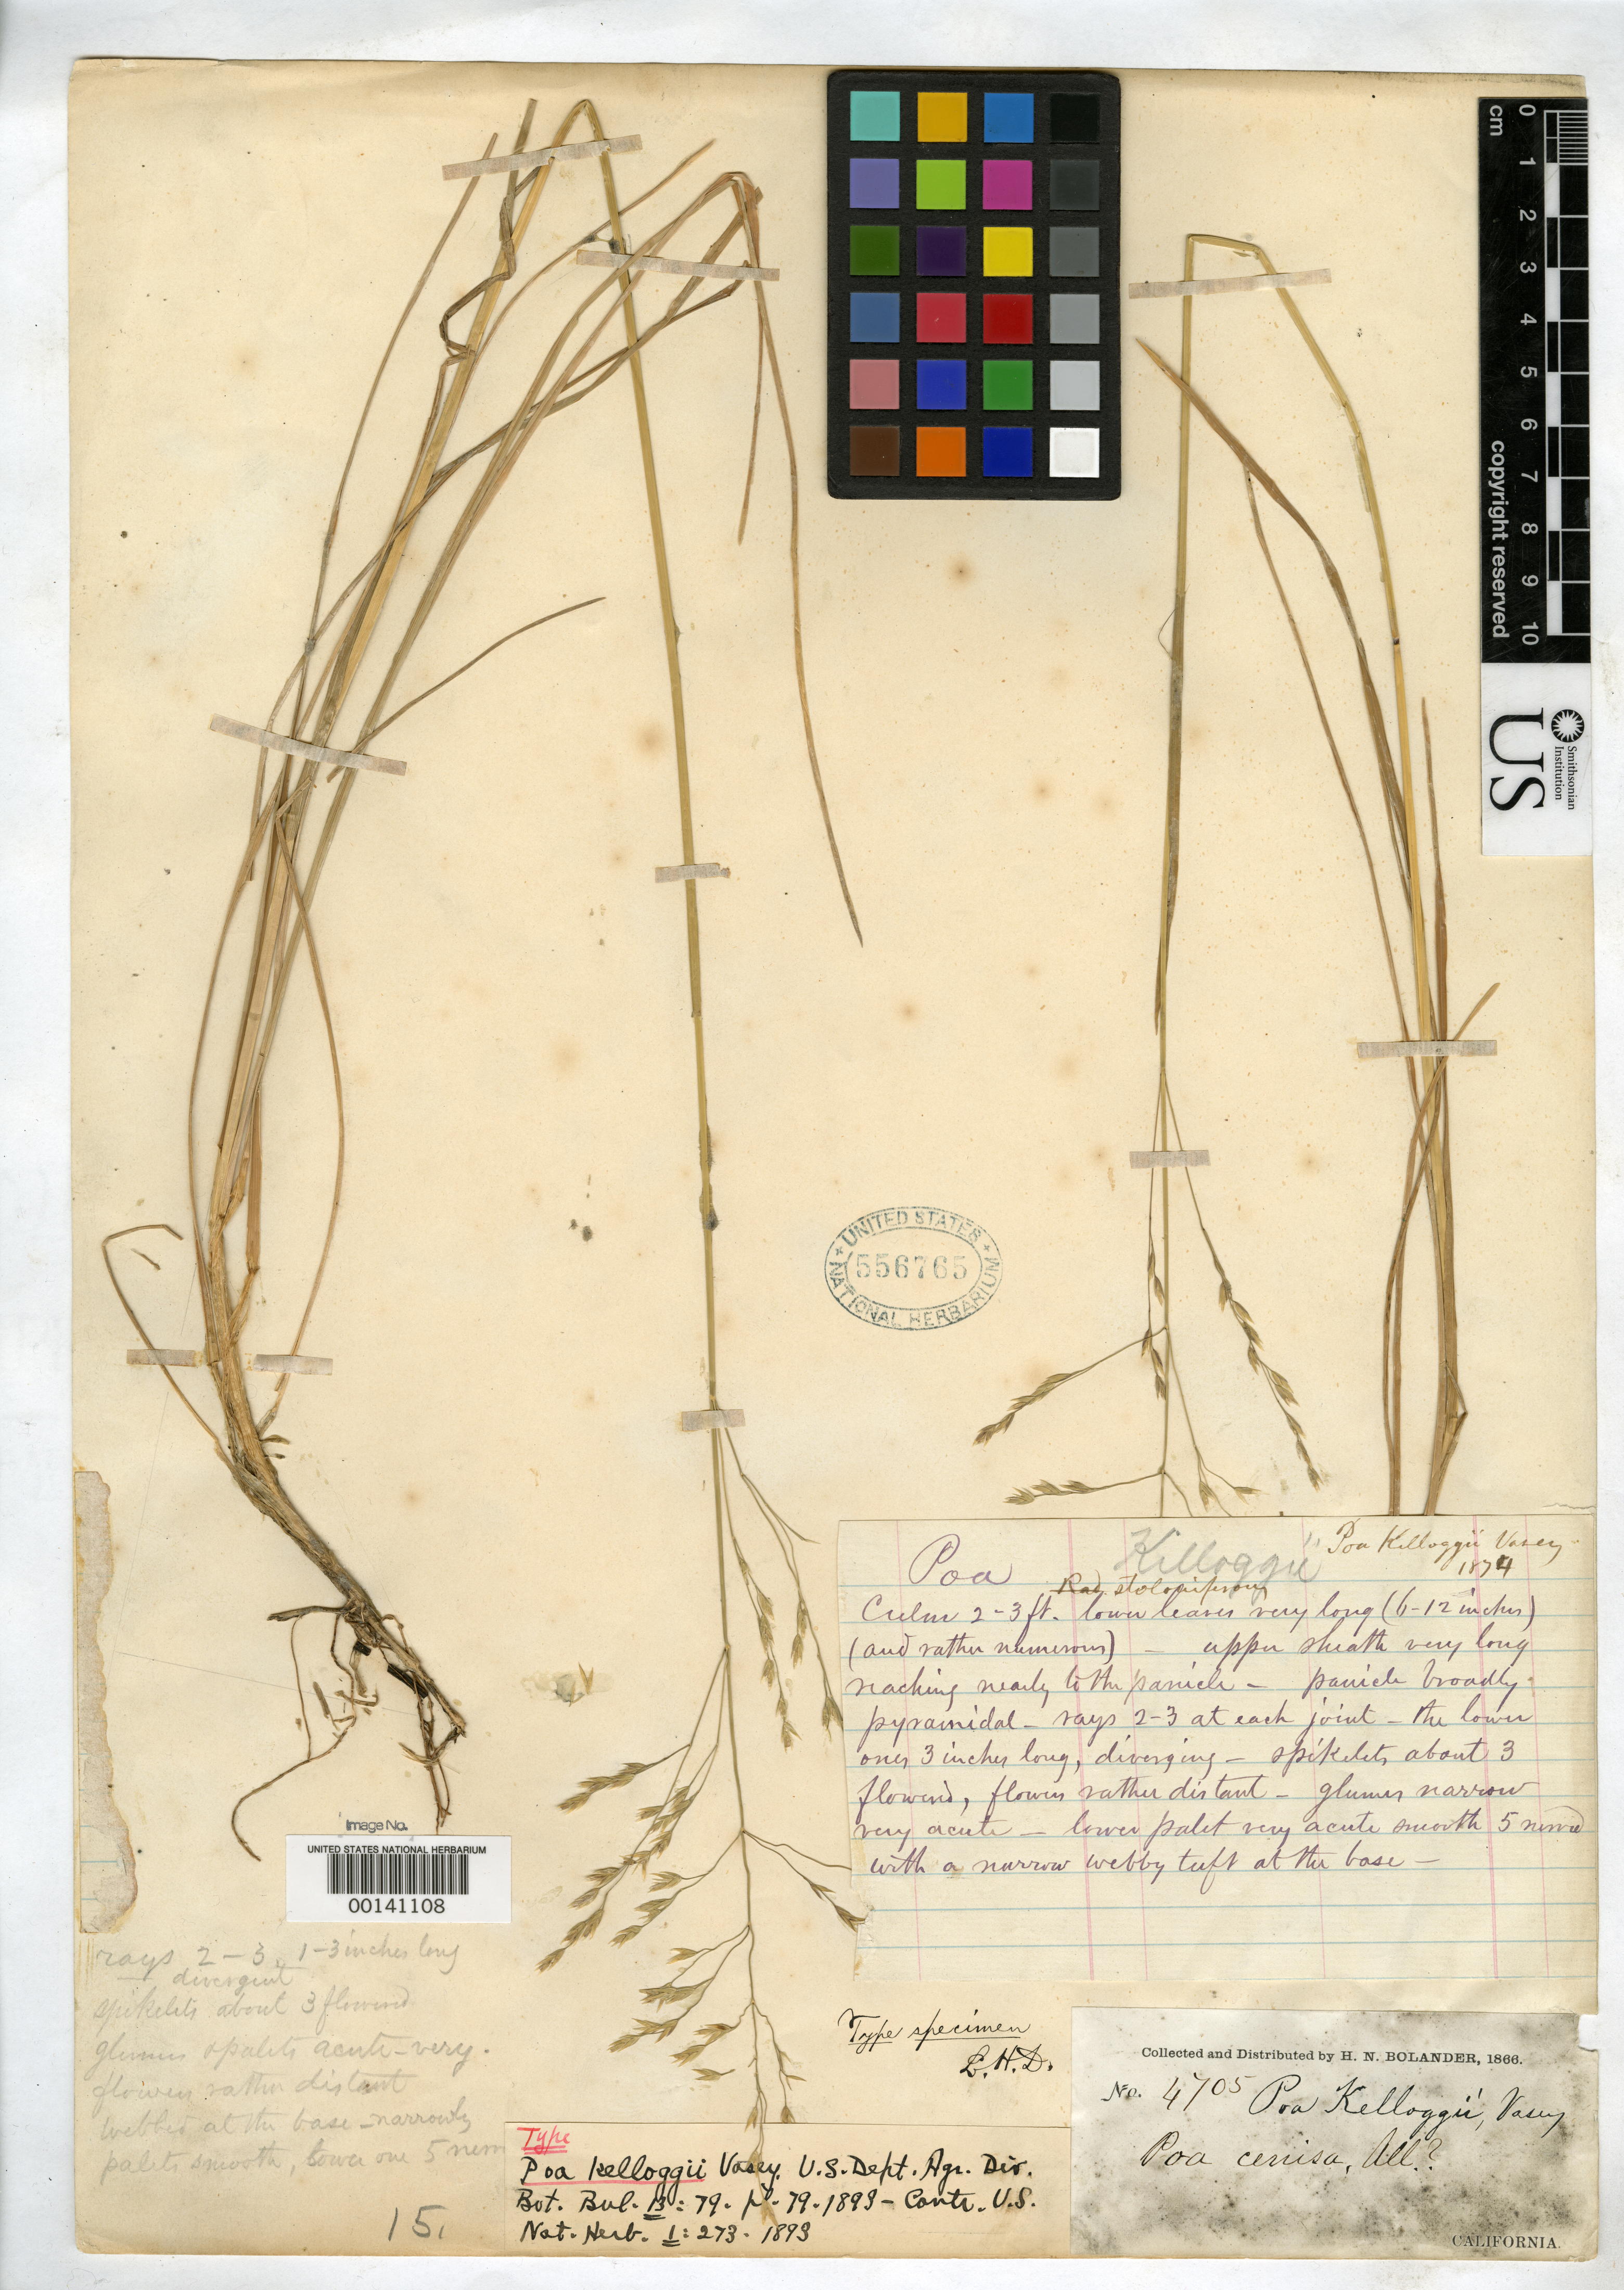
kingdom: Plantae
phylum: Tracheophyta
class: Liliopsida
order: Poales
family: Poaceae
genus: Poa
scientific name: Poa kelloggii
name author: Vasey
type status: Isotype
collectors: H. Bolander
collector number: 4705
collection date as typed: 1866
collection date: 1866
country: United States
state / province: California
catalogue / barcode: US 556765